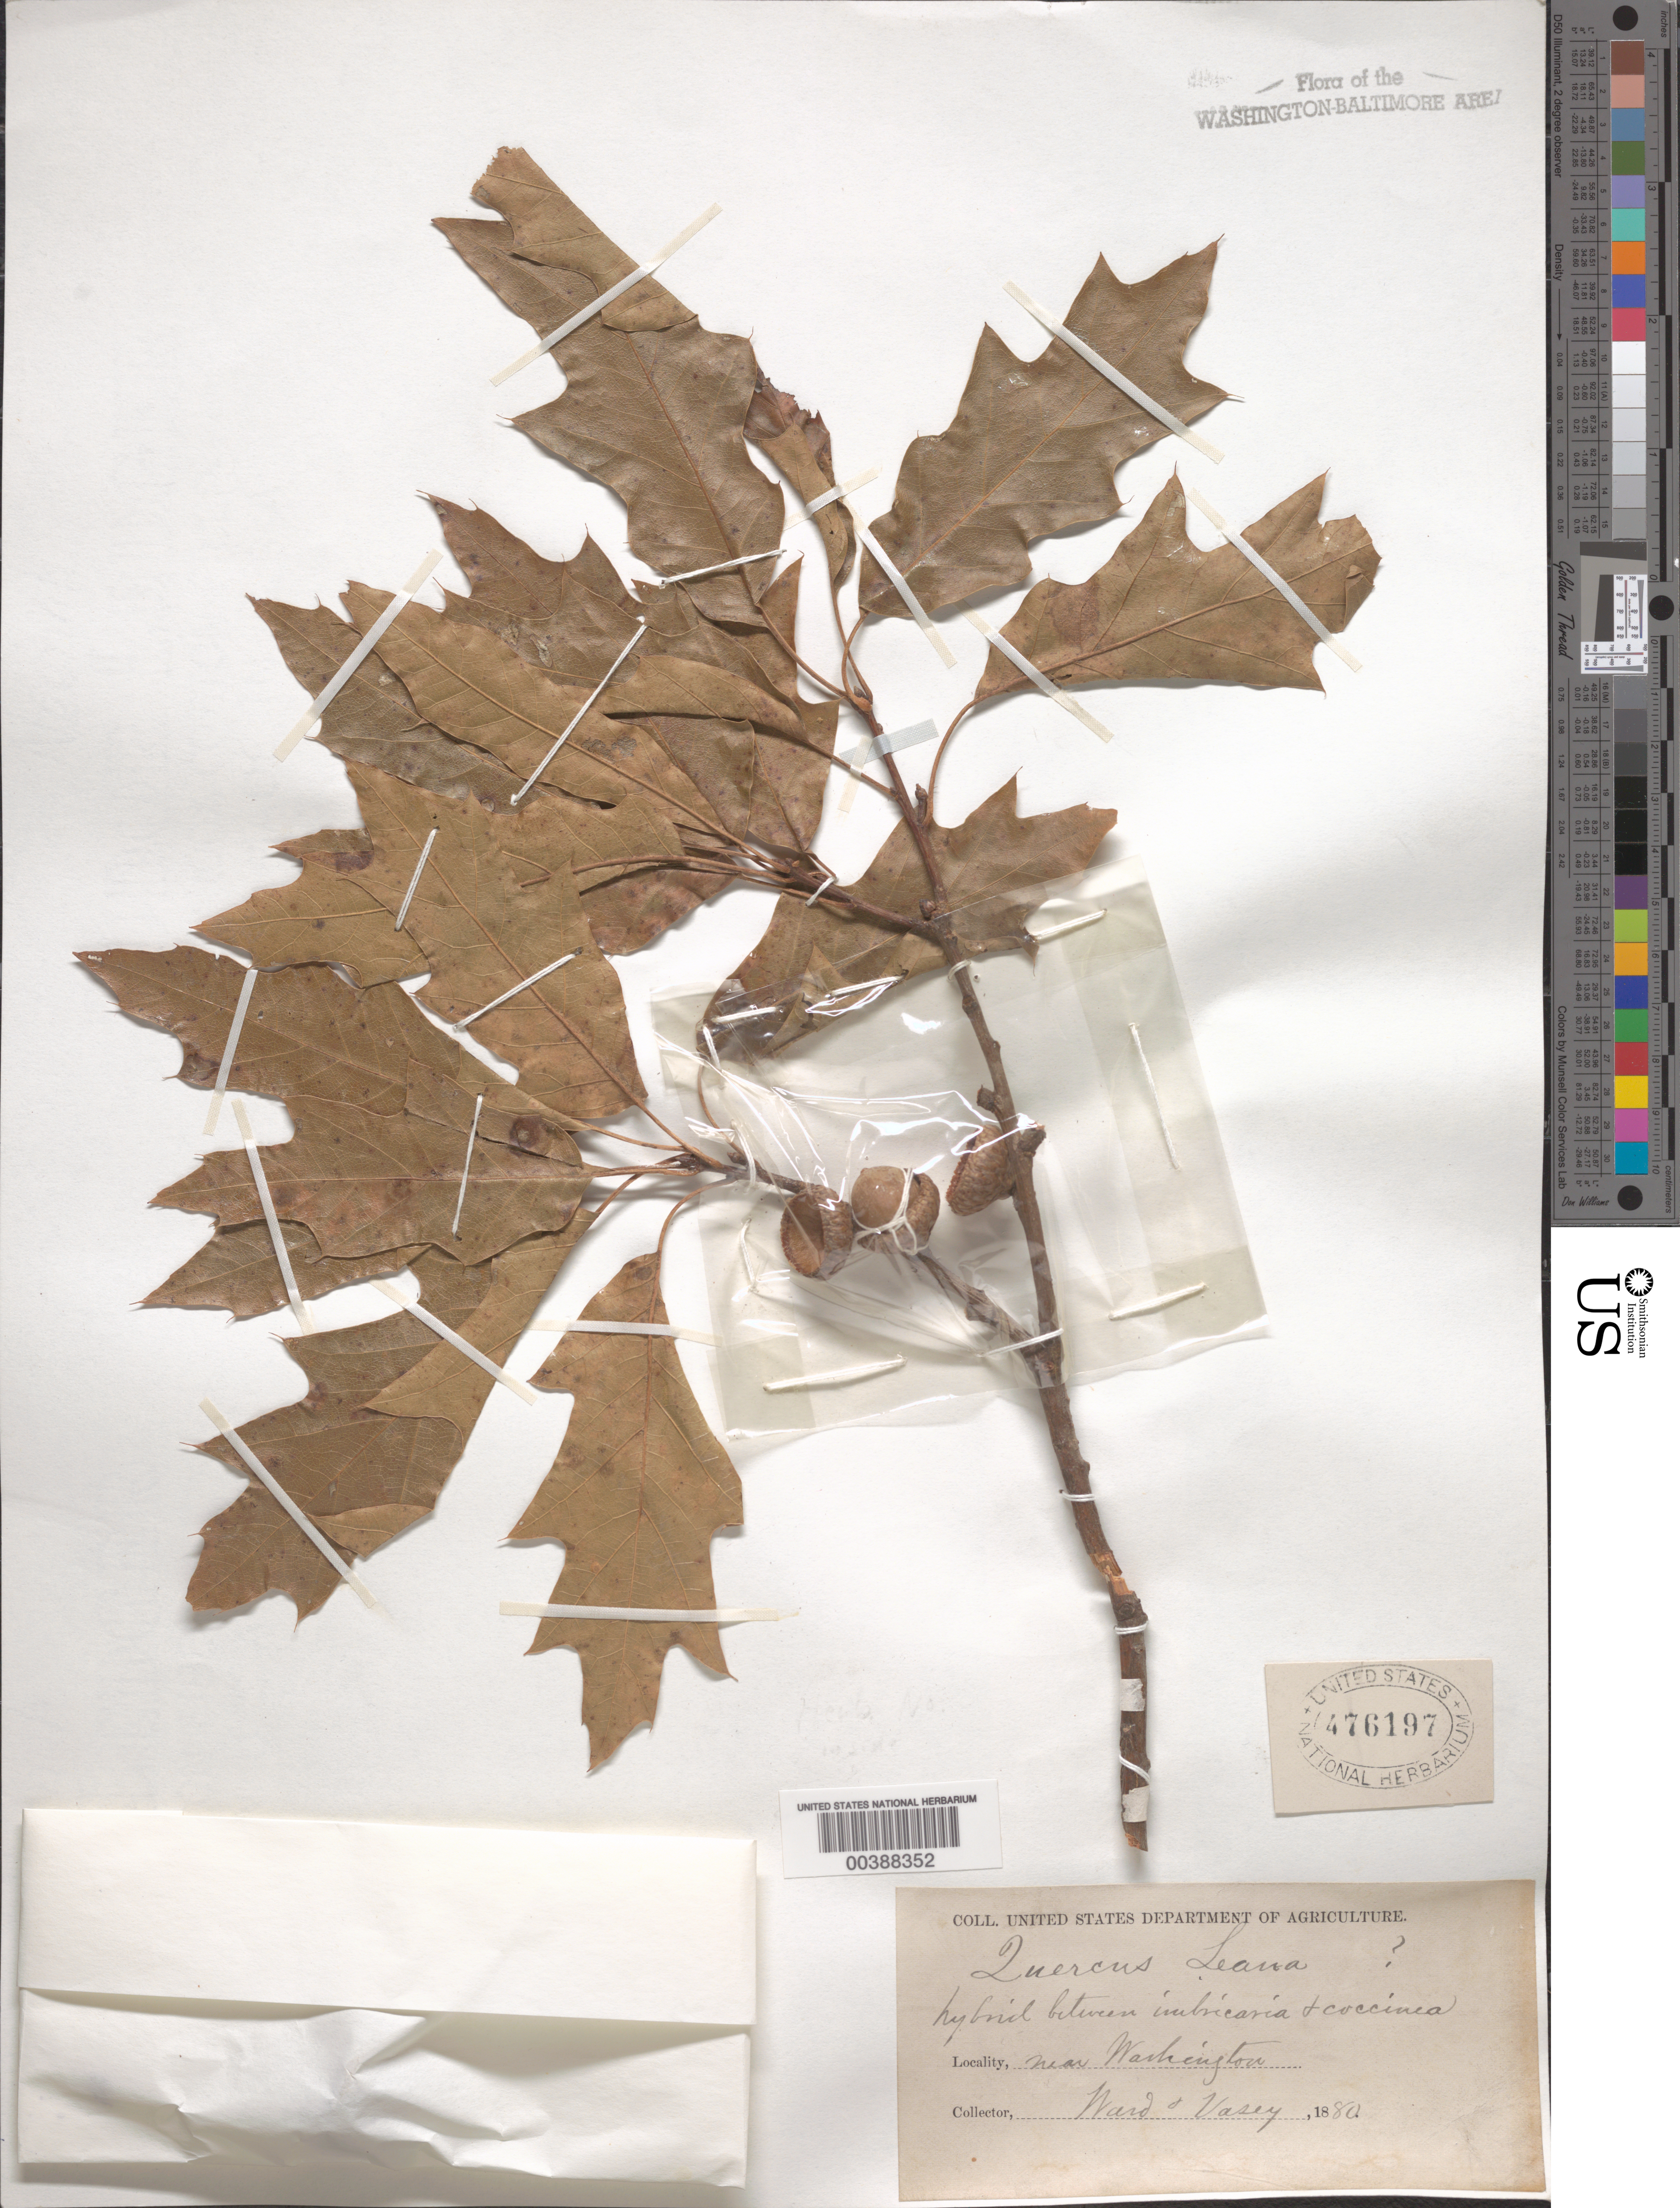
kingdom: Plantae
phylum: Tracheophyta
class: Magnoliopsida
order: Fagales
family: Fagaceae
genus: Quercus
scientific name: Quercus x leana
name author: Nutt.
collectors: L. F. Ward & G. Vasey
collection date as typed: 1880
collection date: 1880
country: United States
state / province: District of Columbia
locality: Washington DC area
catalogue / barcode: US 476197